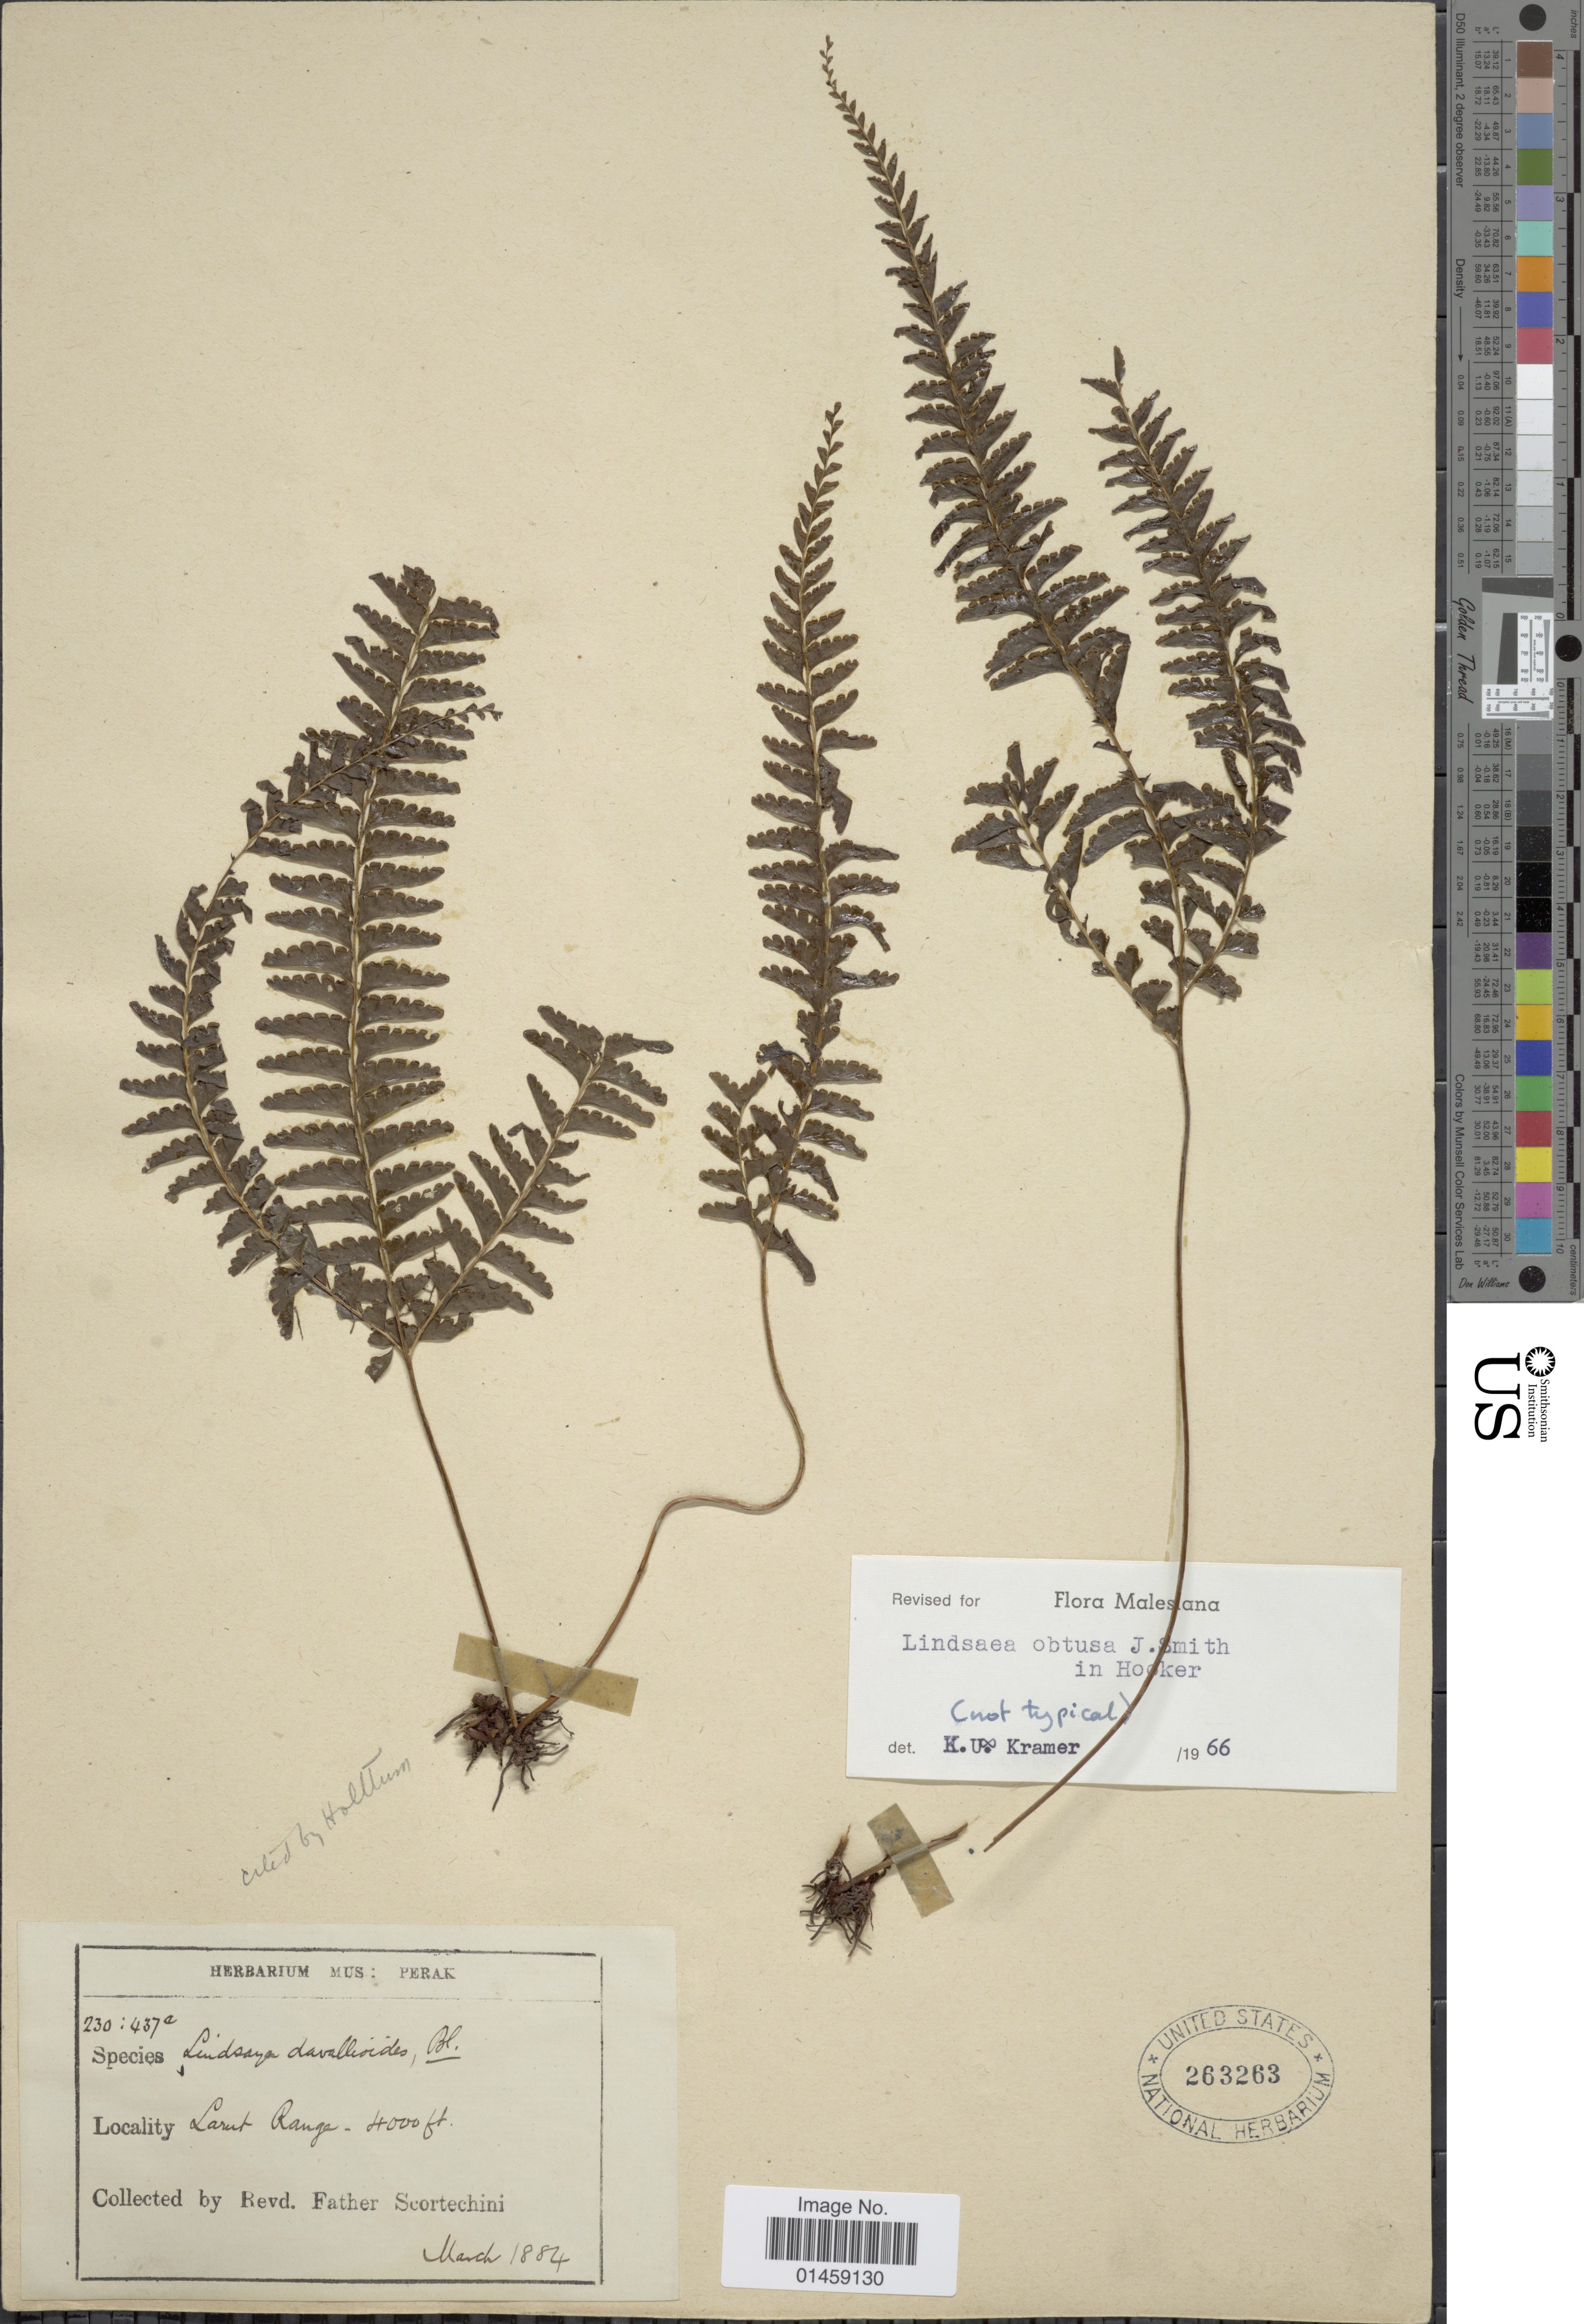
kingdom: Plantae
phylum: Tracheophyta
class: Polypodiopsida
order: Polypodiales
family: Lindsaeaceae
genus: Lindsaea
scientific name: Lindsaea obtusa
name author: J. Sm. ex Hook.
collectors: Fr. Scortechini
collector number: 230: 437e *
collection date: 1884-03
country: Malaysia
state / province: Perak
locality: Larut Ranga.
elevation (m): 1219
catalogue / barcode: US 263263